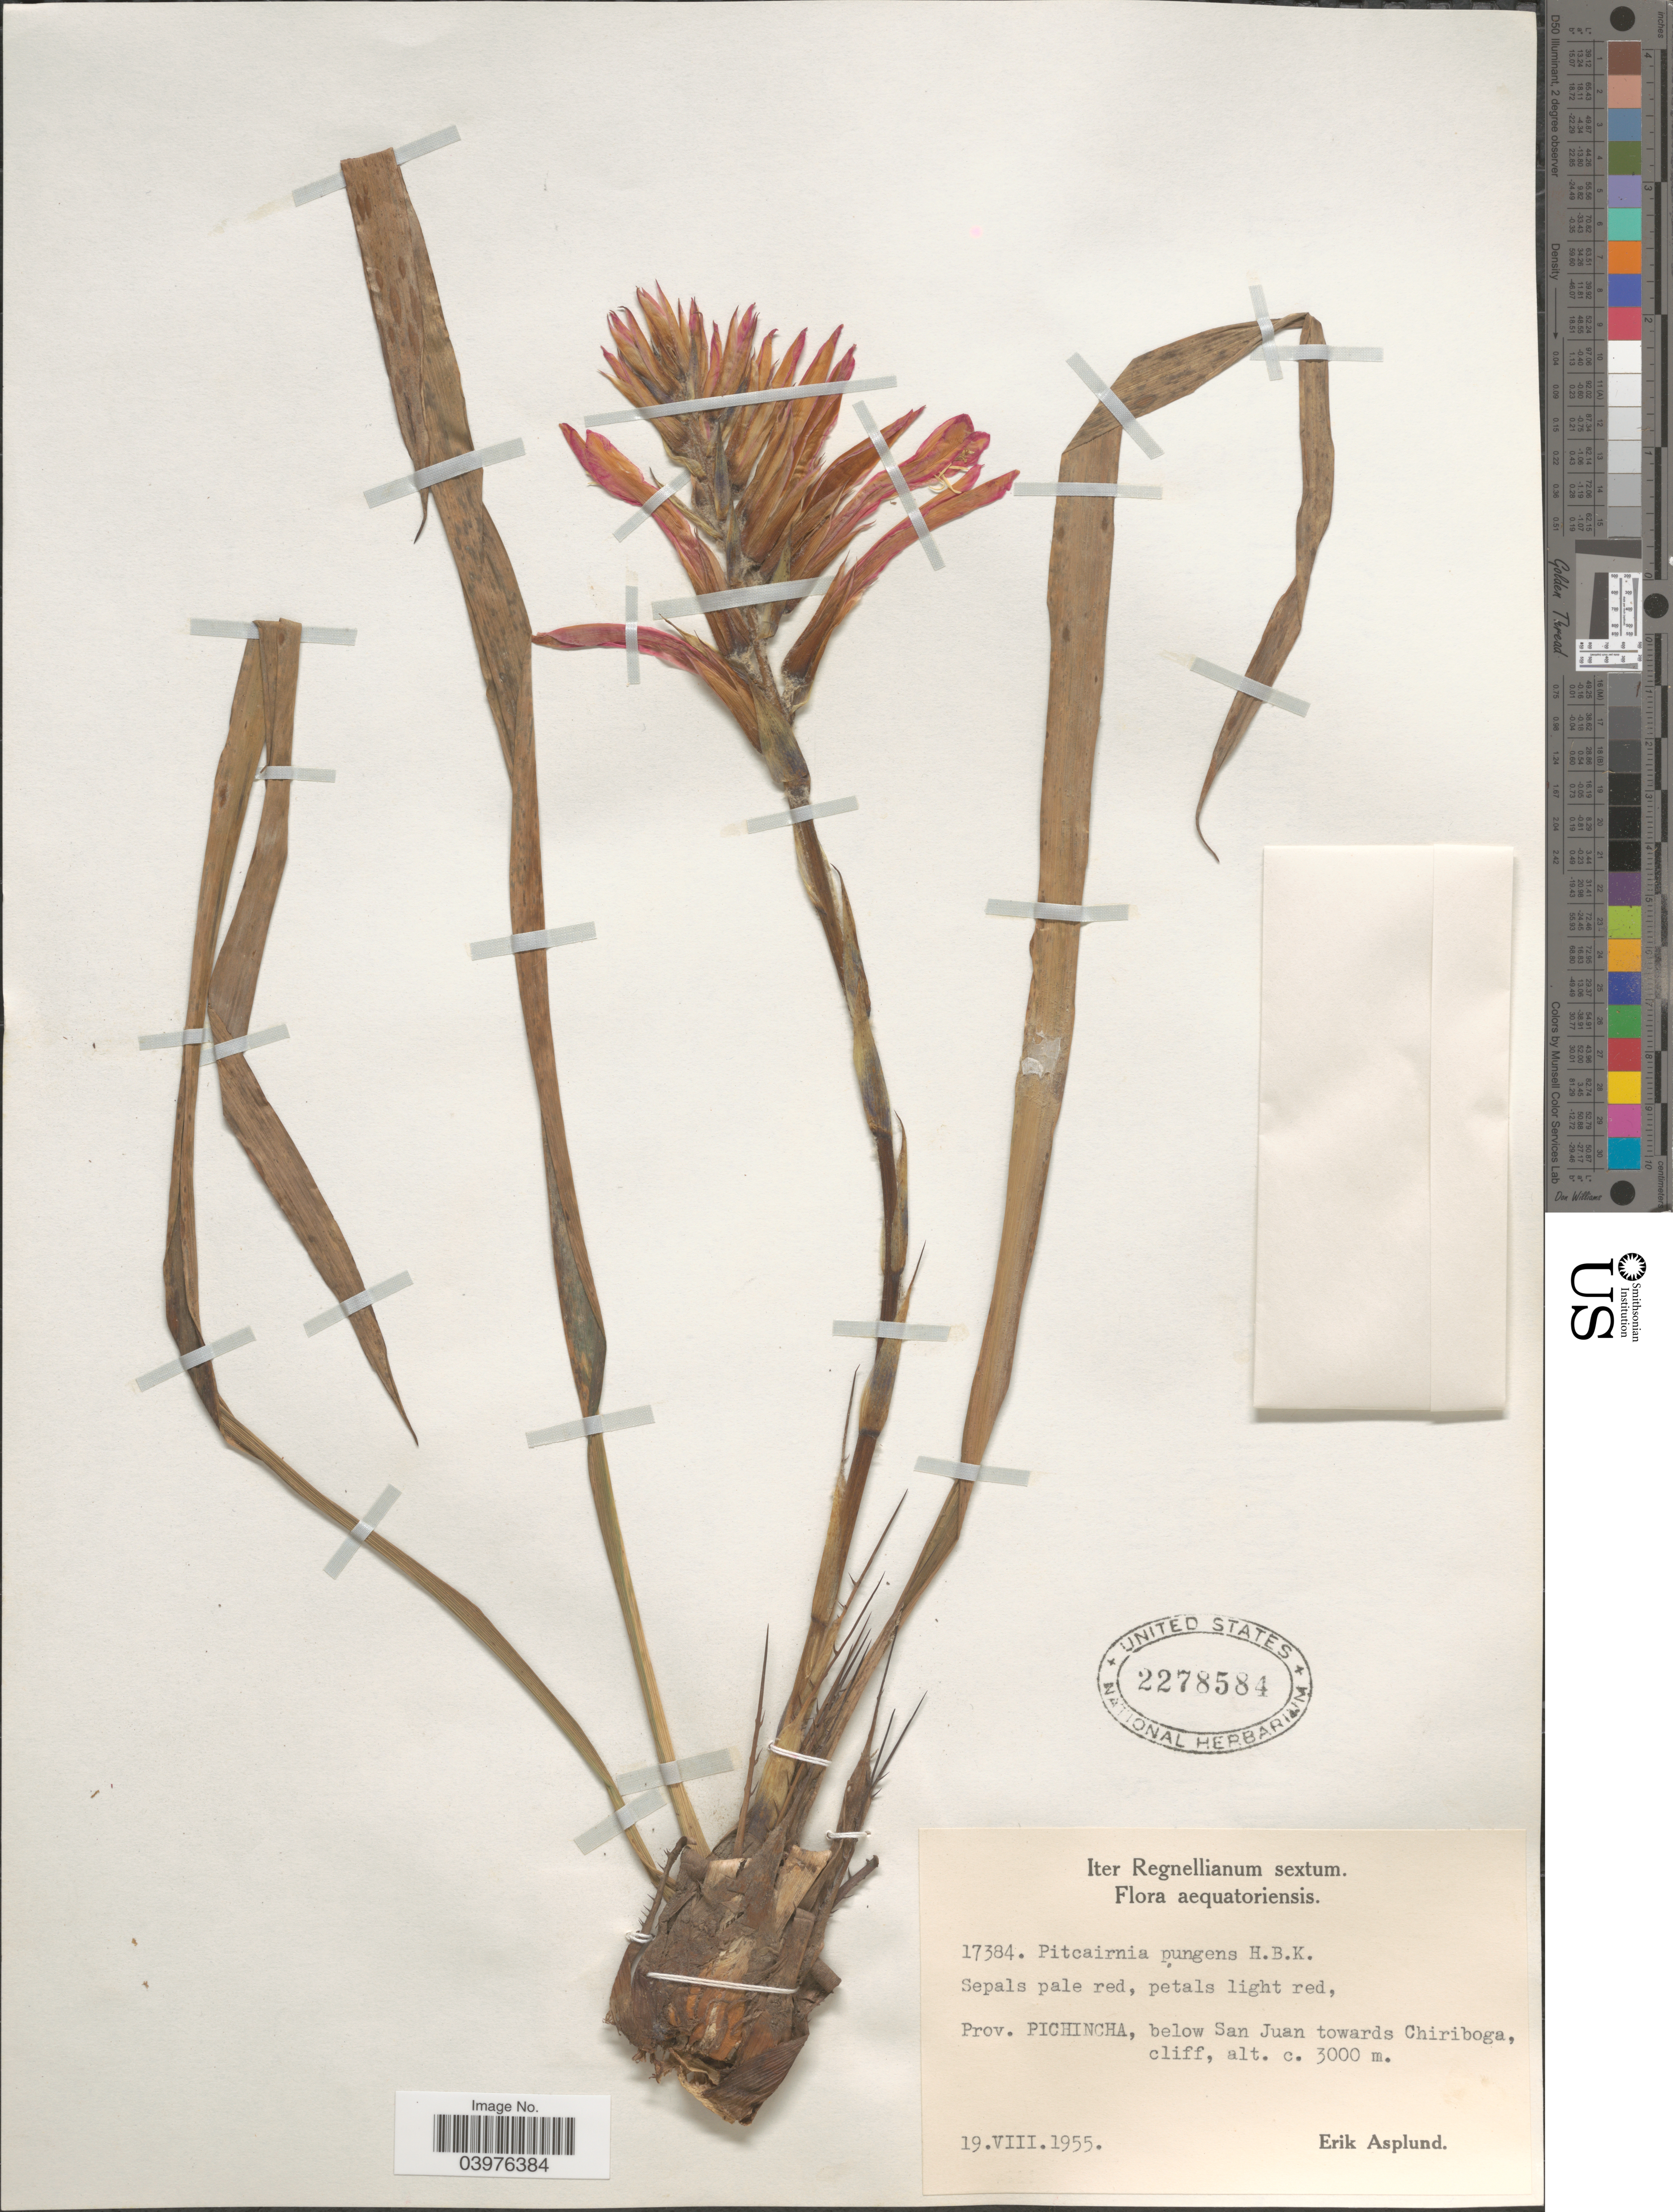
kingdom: Plantae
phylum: Tracheophyta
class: Liliopsida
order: Poales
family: Bromeliaceae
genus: Pitcairnia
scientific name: Pitcairnia pungens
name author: Kunth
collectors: E. Asplund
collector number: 17384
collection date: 1955-08-09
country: Ecuador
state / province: Pichincha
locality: Below San Juan towards Chiriboga.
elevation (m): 3000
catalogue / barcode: US 2278584